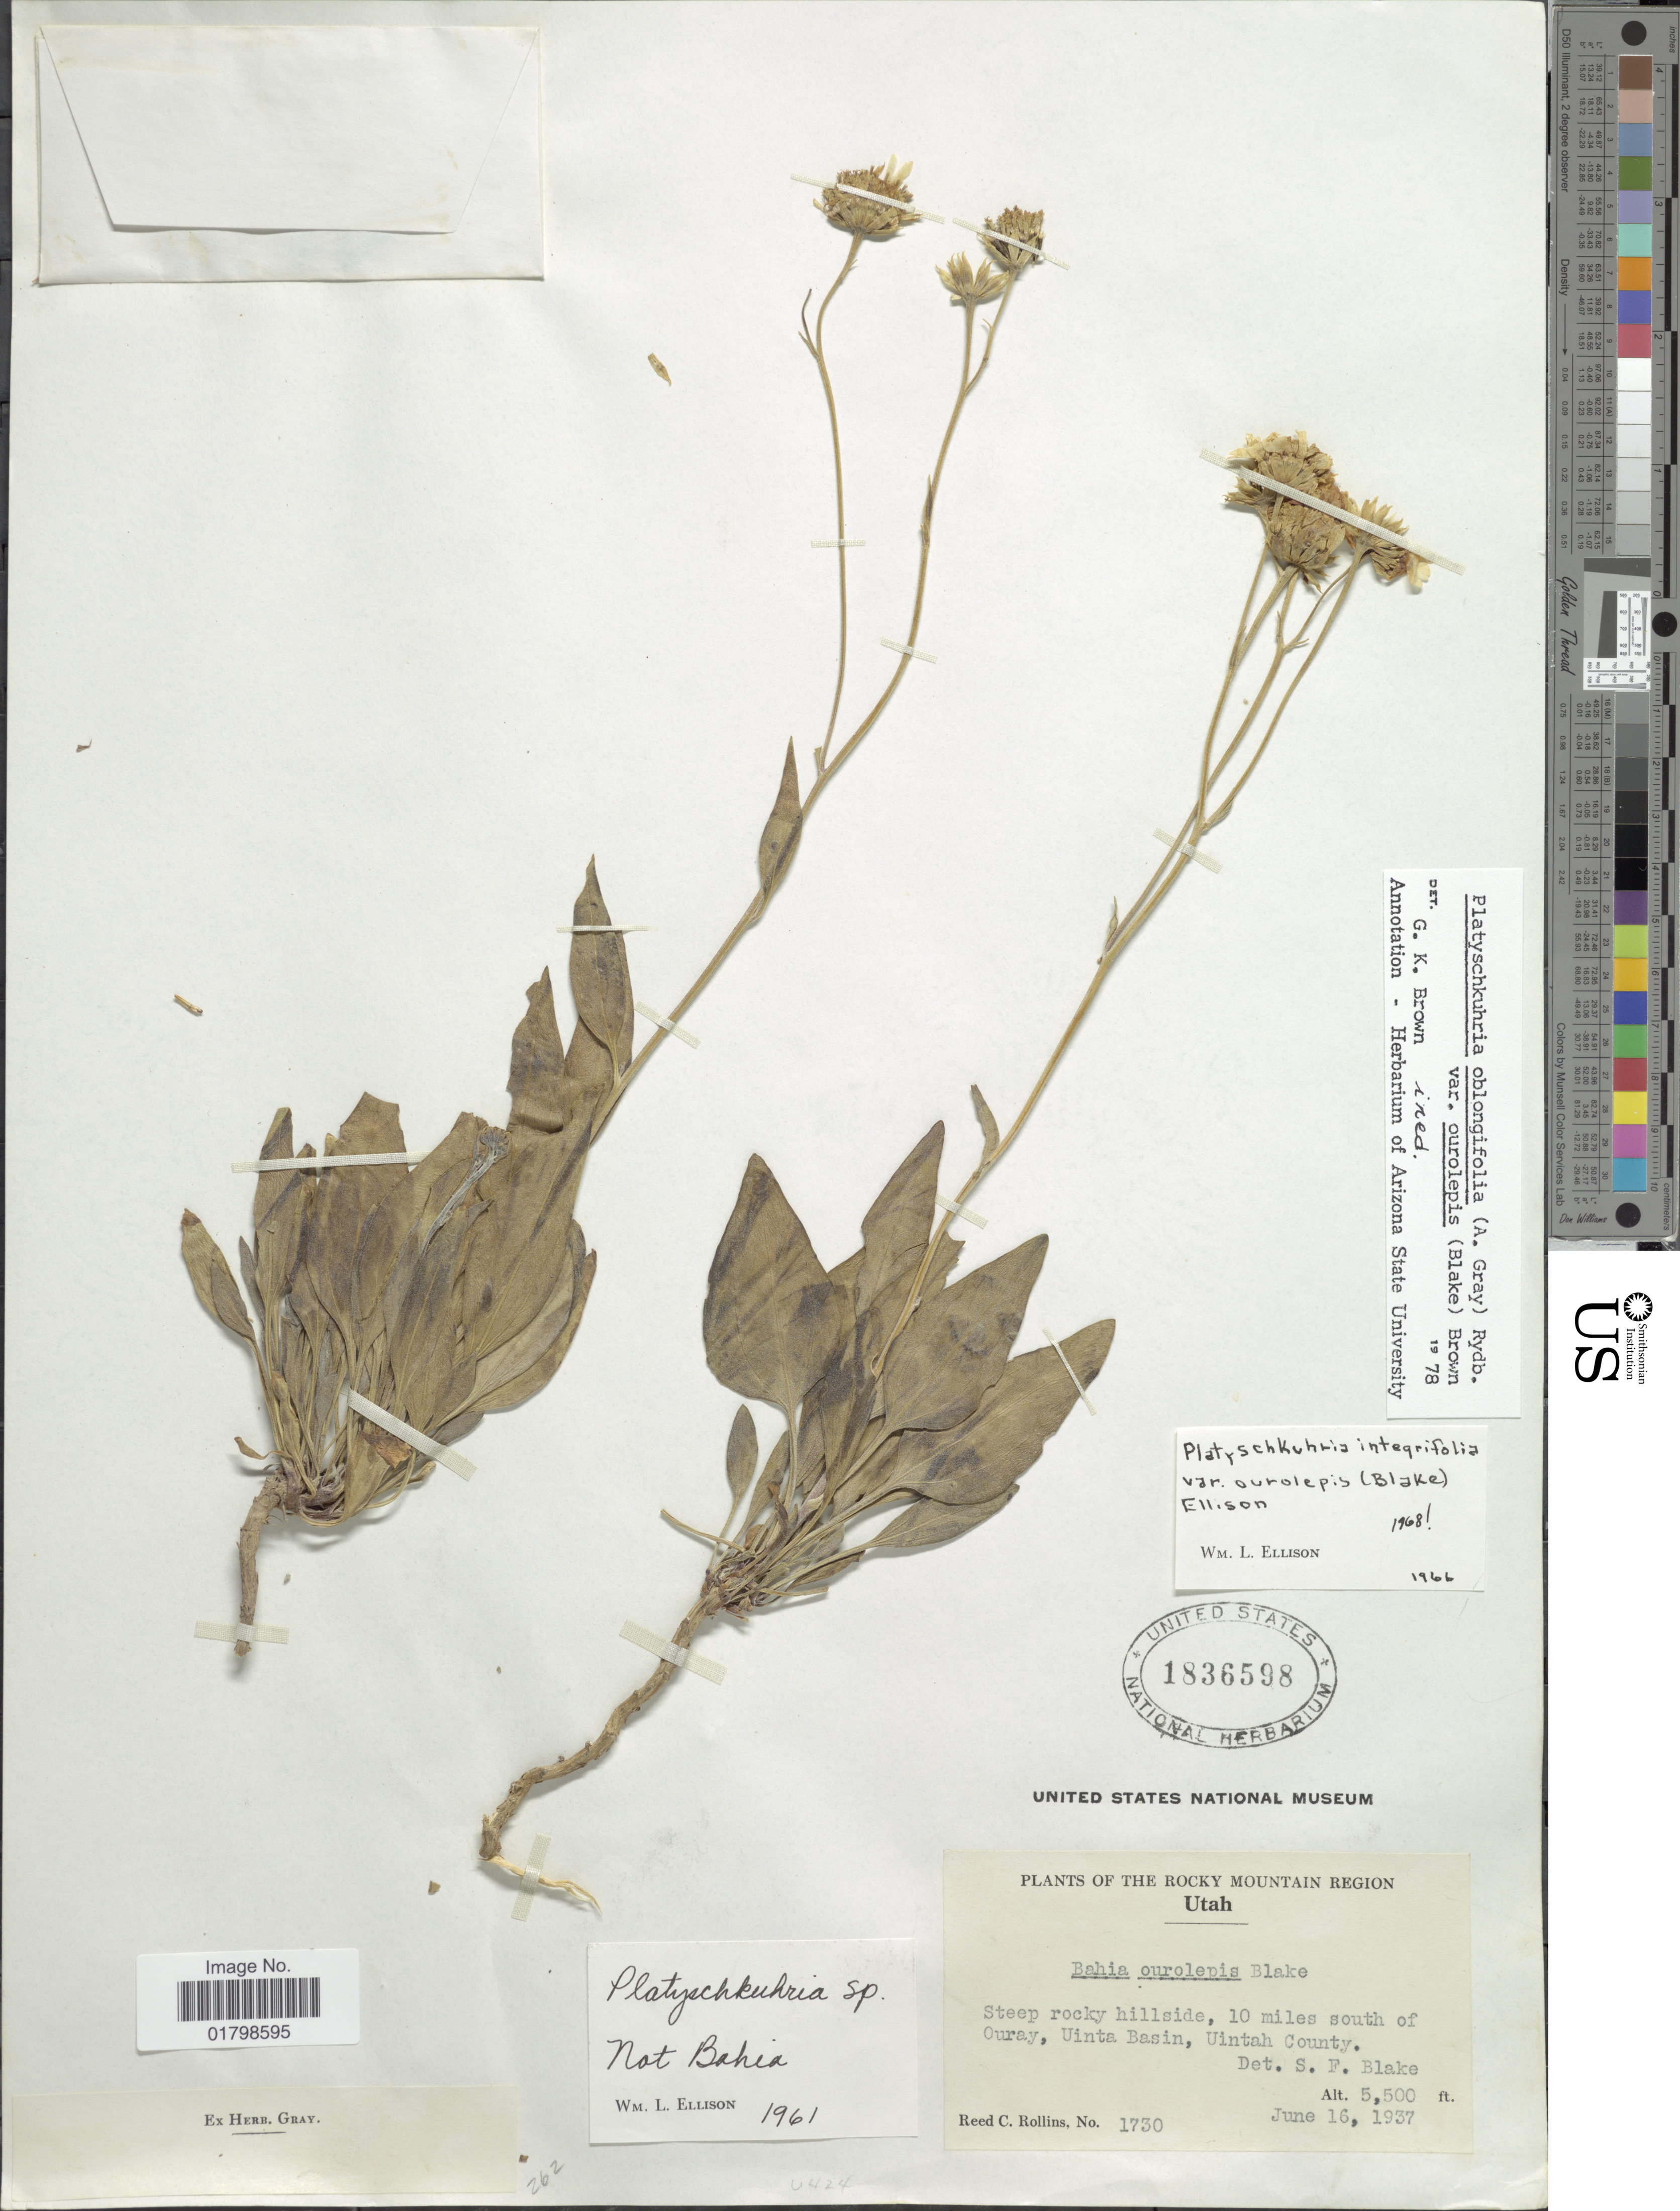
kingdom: Plantae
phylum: Tracheophyta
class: Magnoliopsida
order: Asterales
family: Asteraceae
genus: Platyschkuhria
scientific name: Platyschkuhria oblongifolia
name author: (A. Gray) Rydb.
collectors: R. C. Rollins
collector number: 1730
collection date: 1937-06-16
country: United States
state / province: Utah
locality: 10 miles south of Ouray, Uinta Basin, Uintah County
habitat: steep rocky hillside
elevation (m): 1676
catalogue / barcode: US 1836598